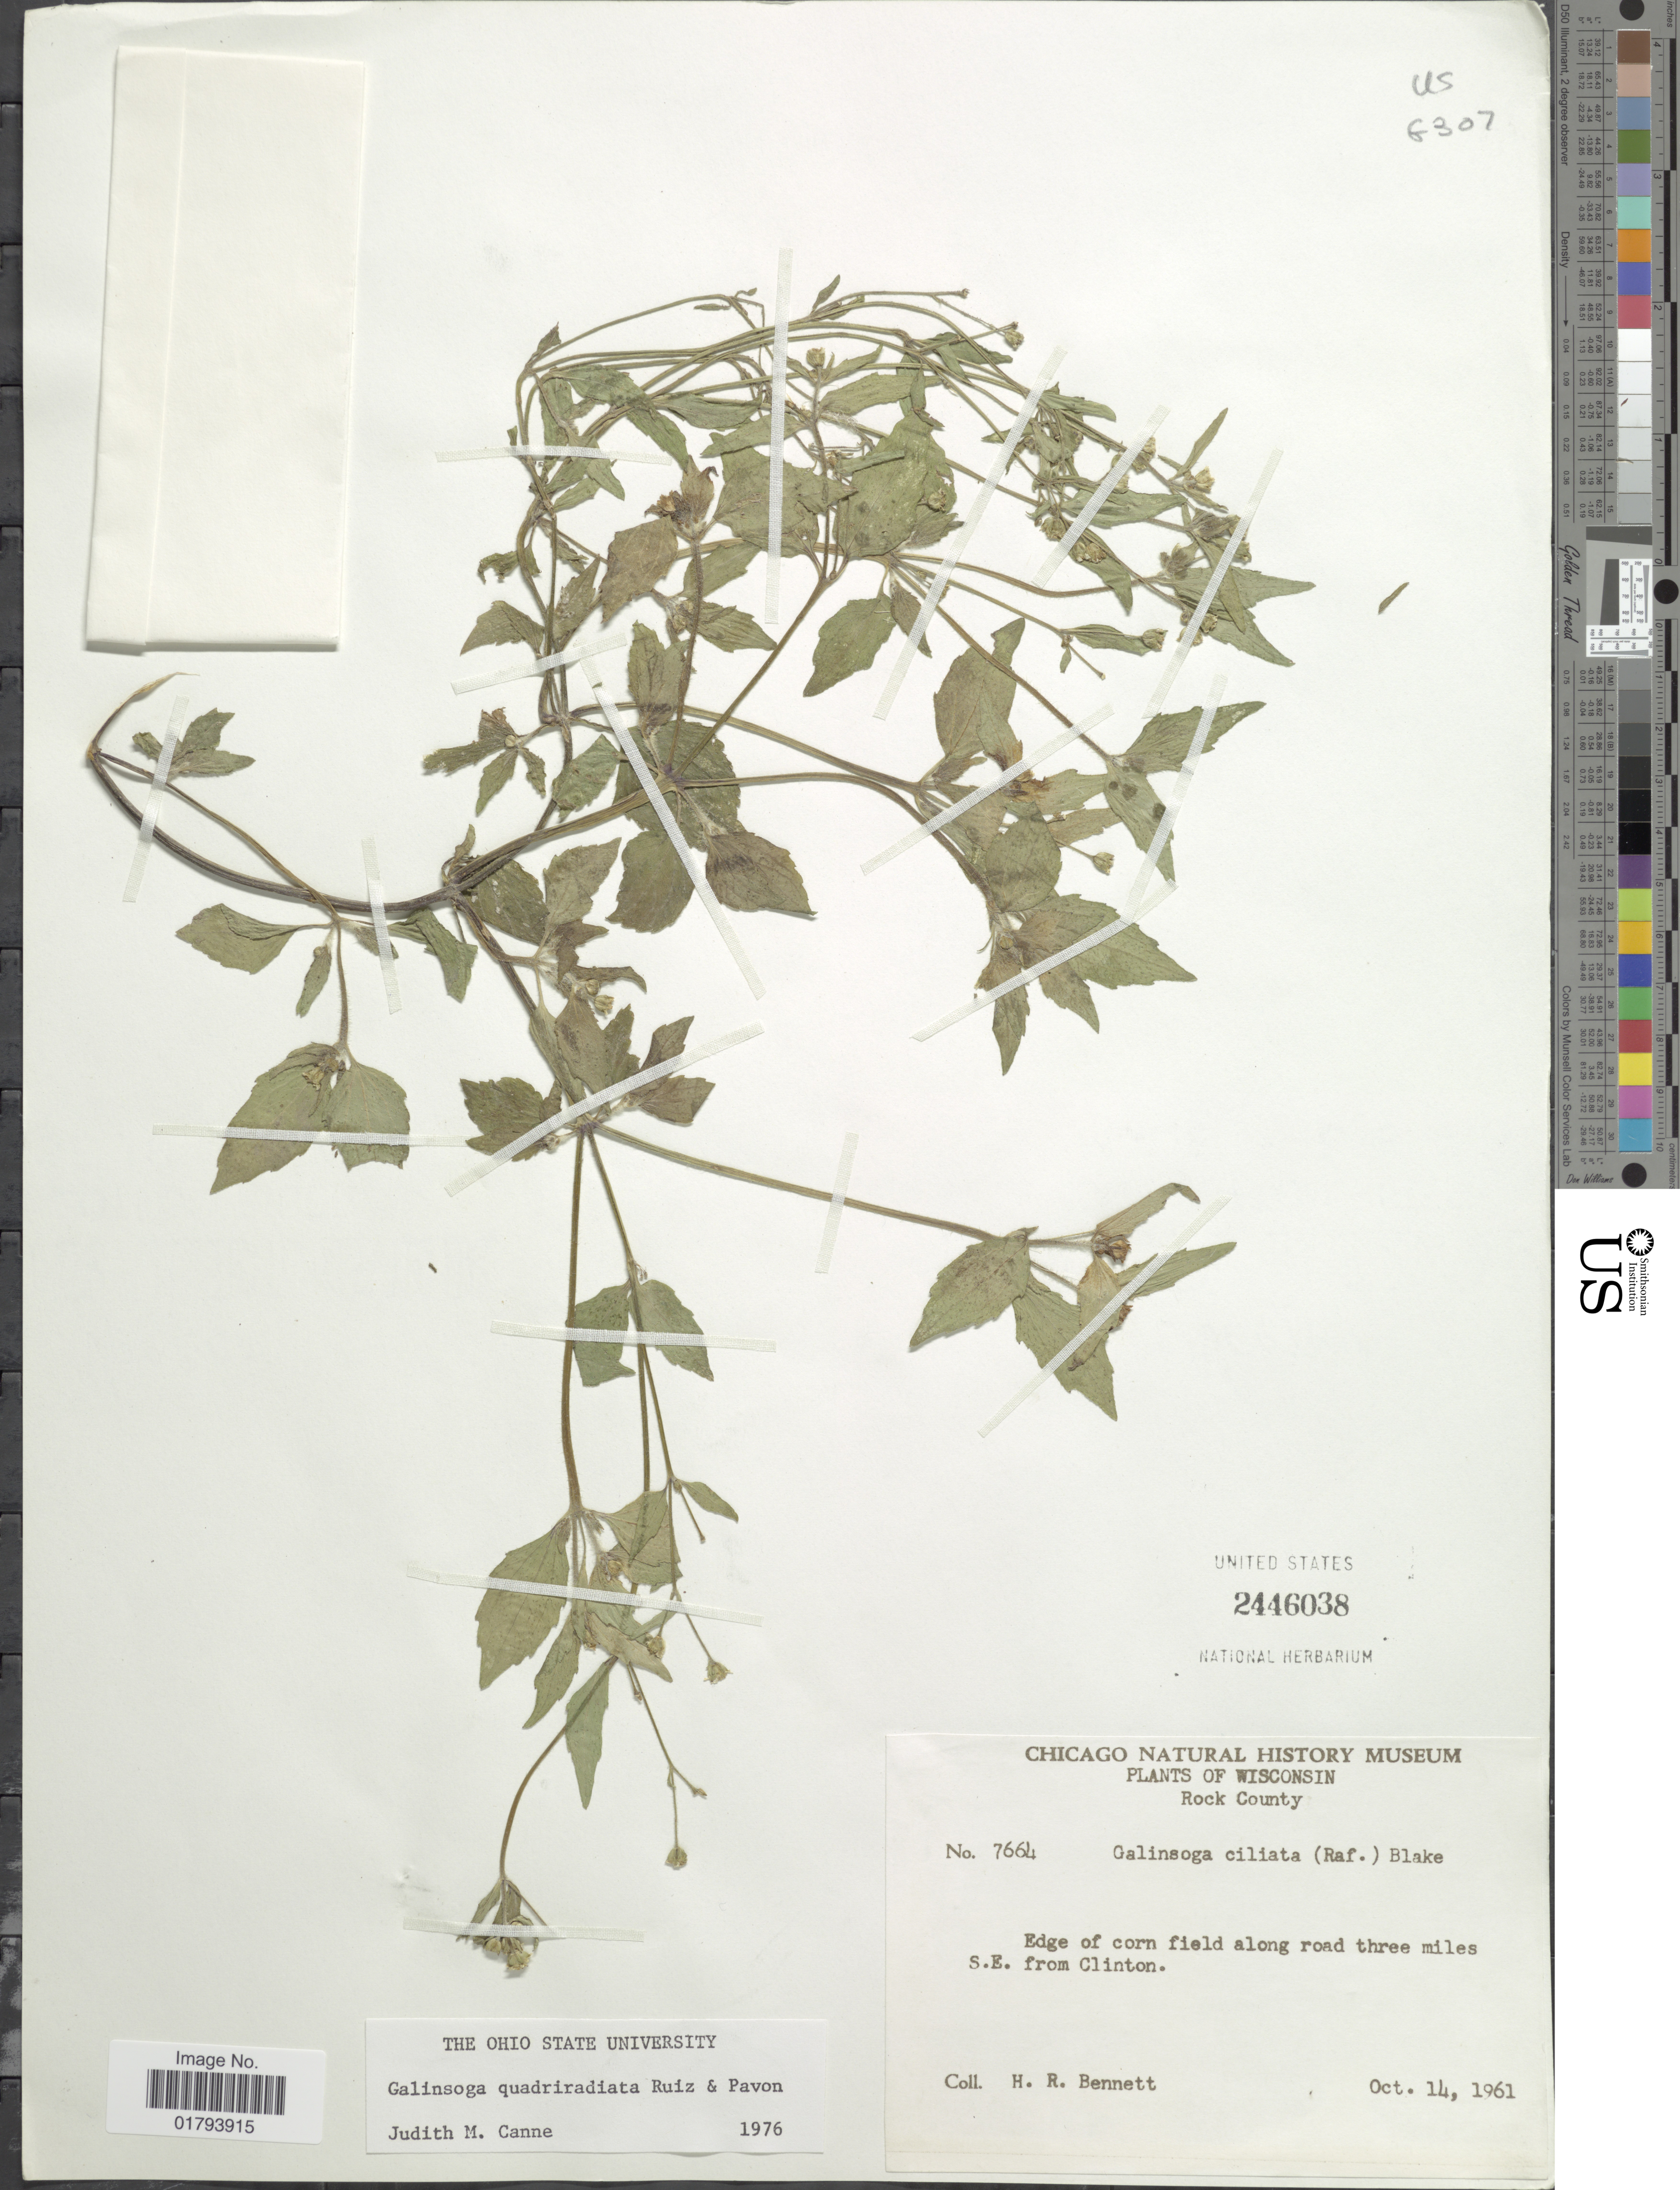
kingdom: Plantae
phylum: Tracheophyta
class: Magnoliopsida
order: Asterales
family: Asteraceae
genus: Galinsoga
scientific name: Galinsoga quadriradiata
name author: Ruiz & Pav.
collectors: H. R. Bennett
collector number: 7664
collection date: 1961-10-14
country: United States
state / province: Wisconsin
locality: Rock County, Edge of corn field along road three miles S.E. from Clinton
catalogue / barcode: US 2446038